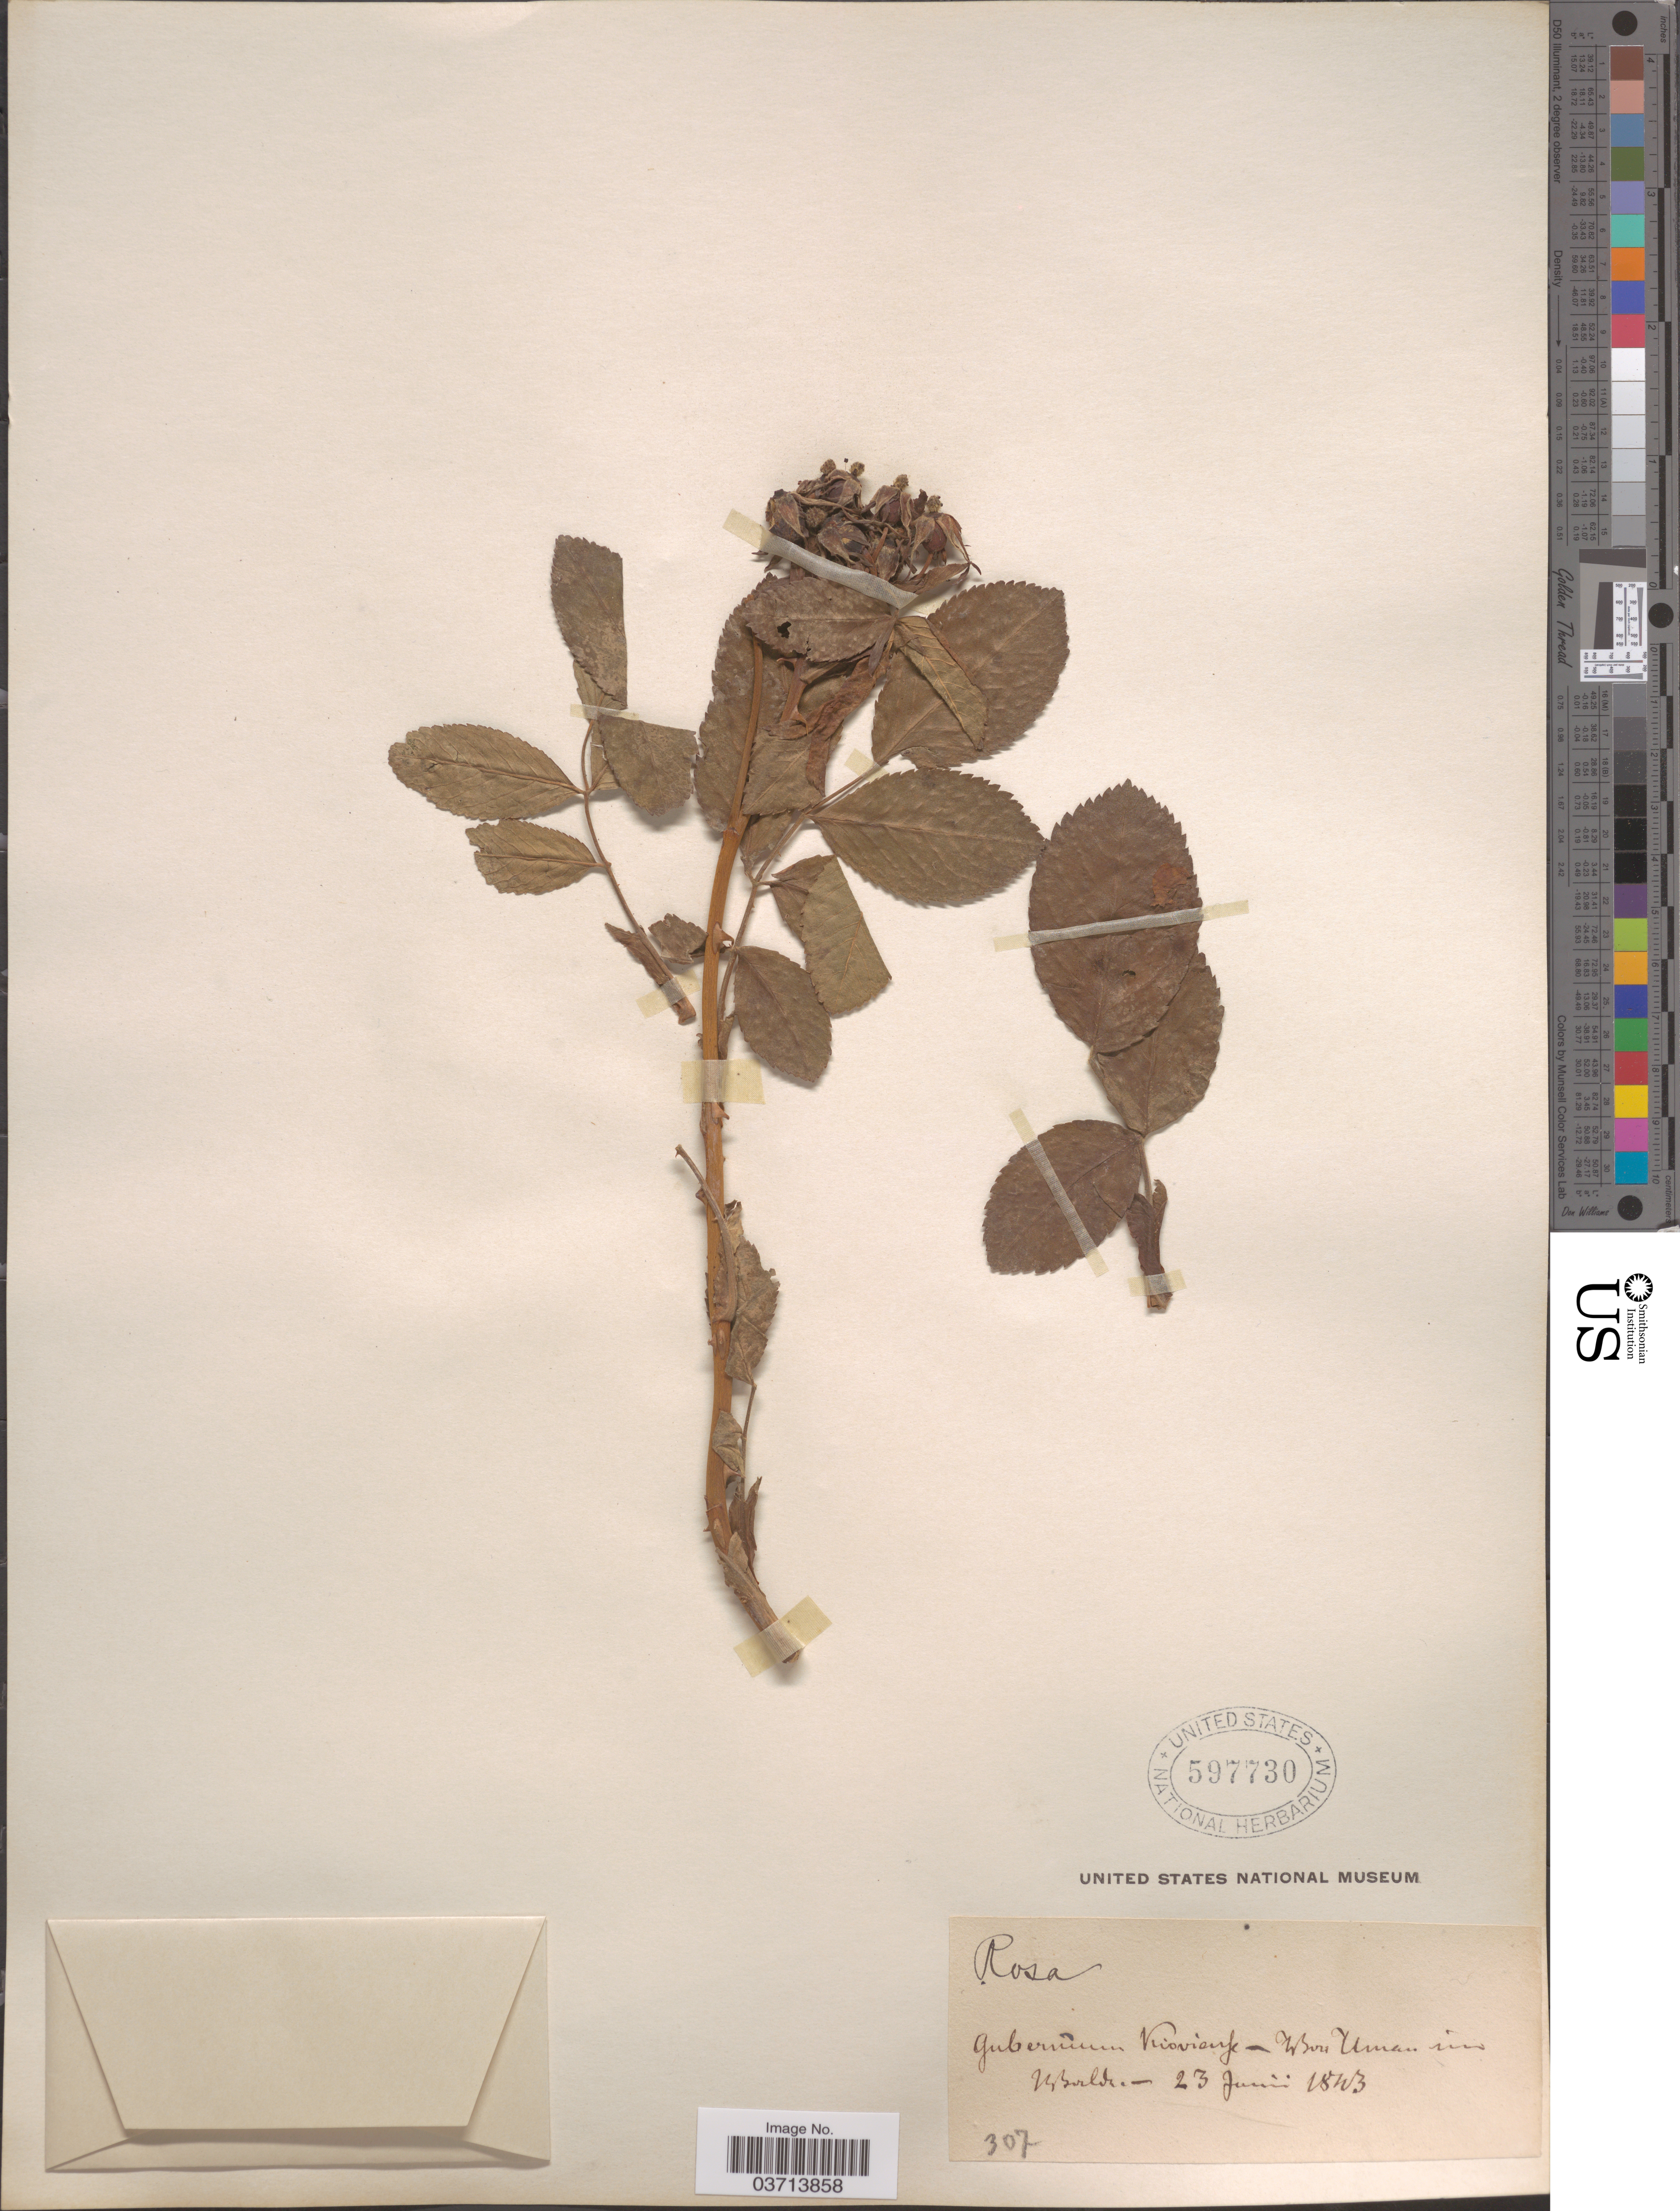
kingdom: Plantae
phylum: Tracheophyta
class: Magnoliopsida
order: Rosales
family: Rosaceae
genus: Rosa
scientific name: Rosa sp.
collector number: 307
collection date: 1863-06-23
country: Micronesia, Federated States of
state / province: Truk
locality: Gubernuum Kriovienje - Wbou Uman in BBoildze. [interpreted]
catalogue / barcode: US 597730